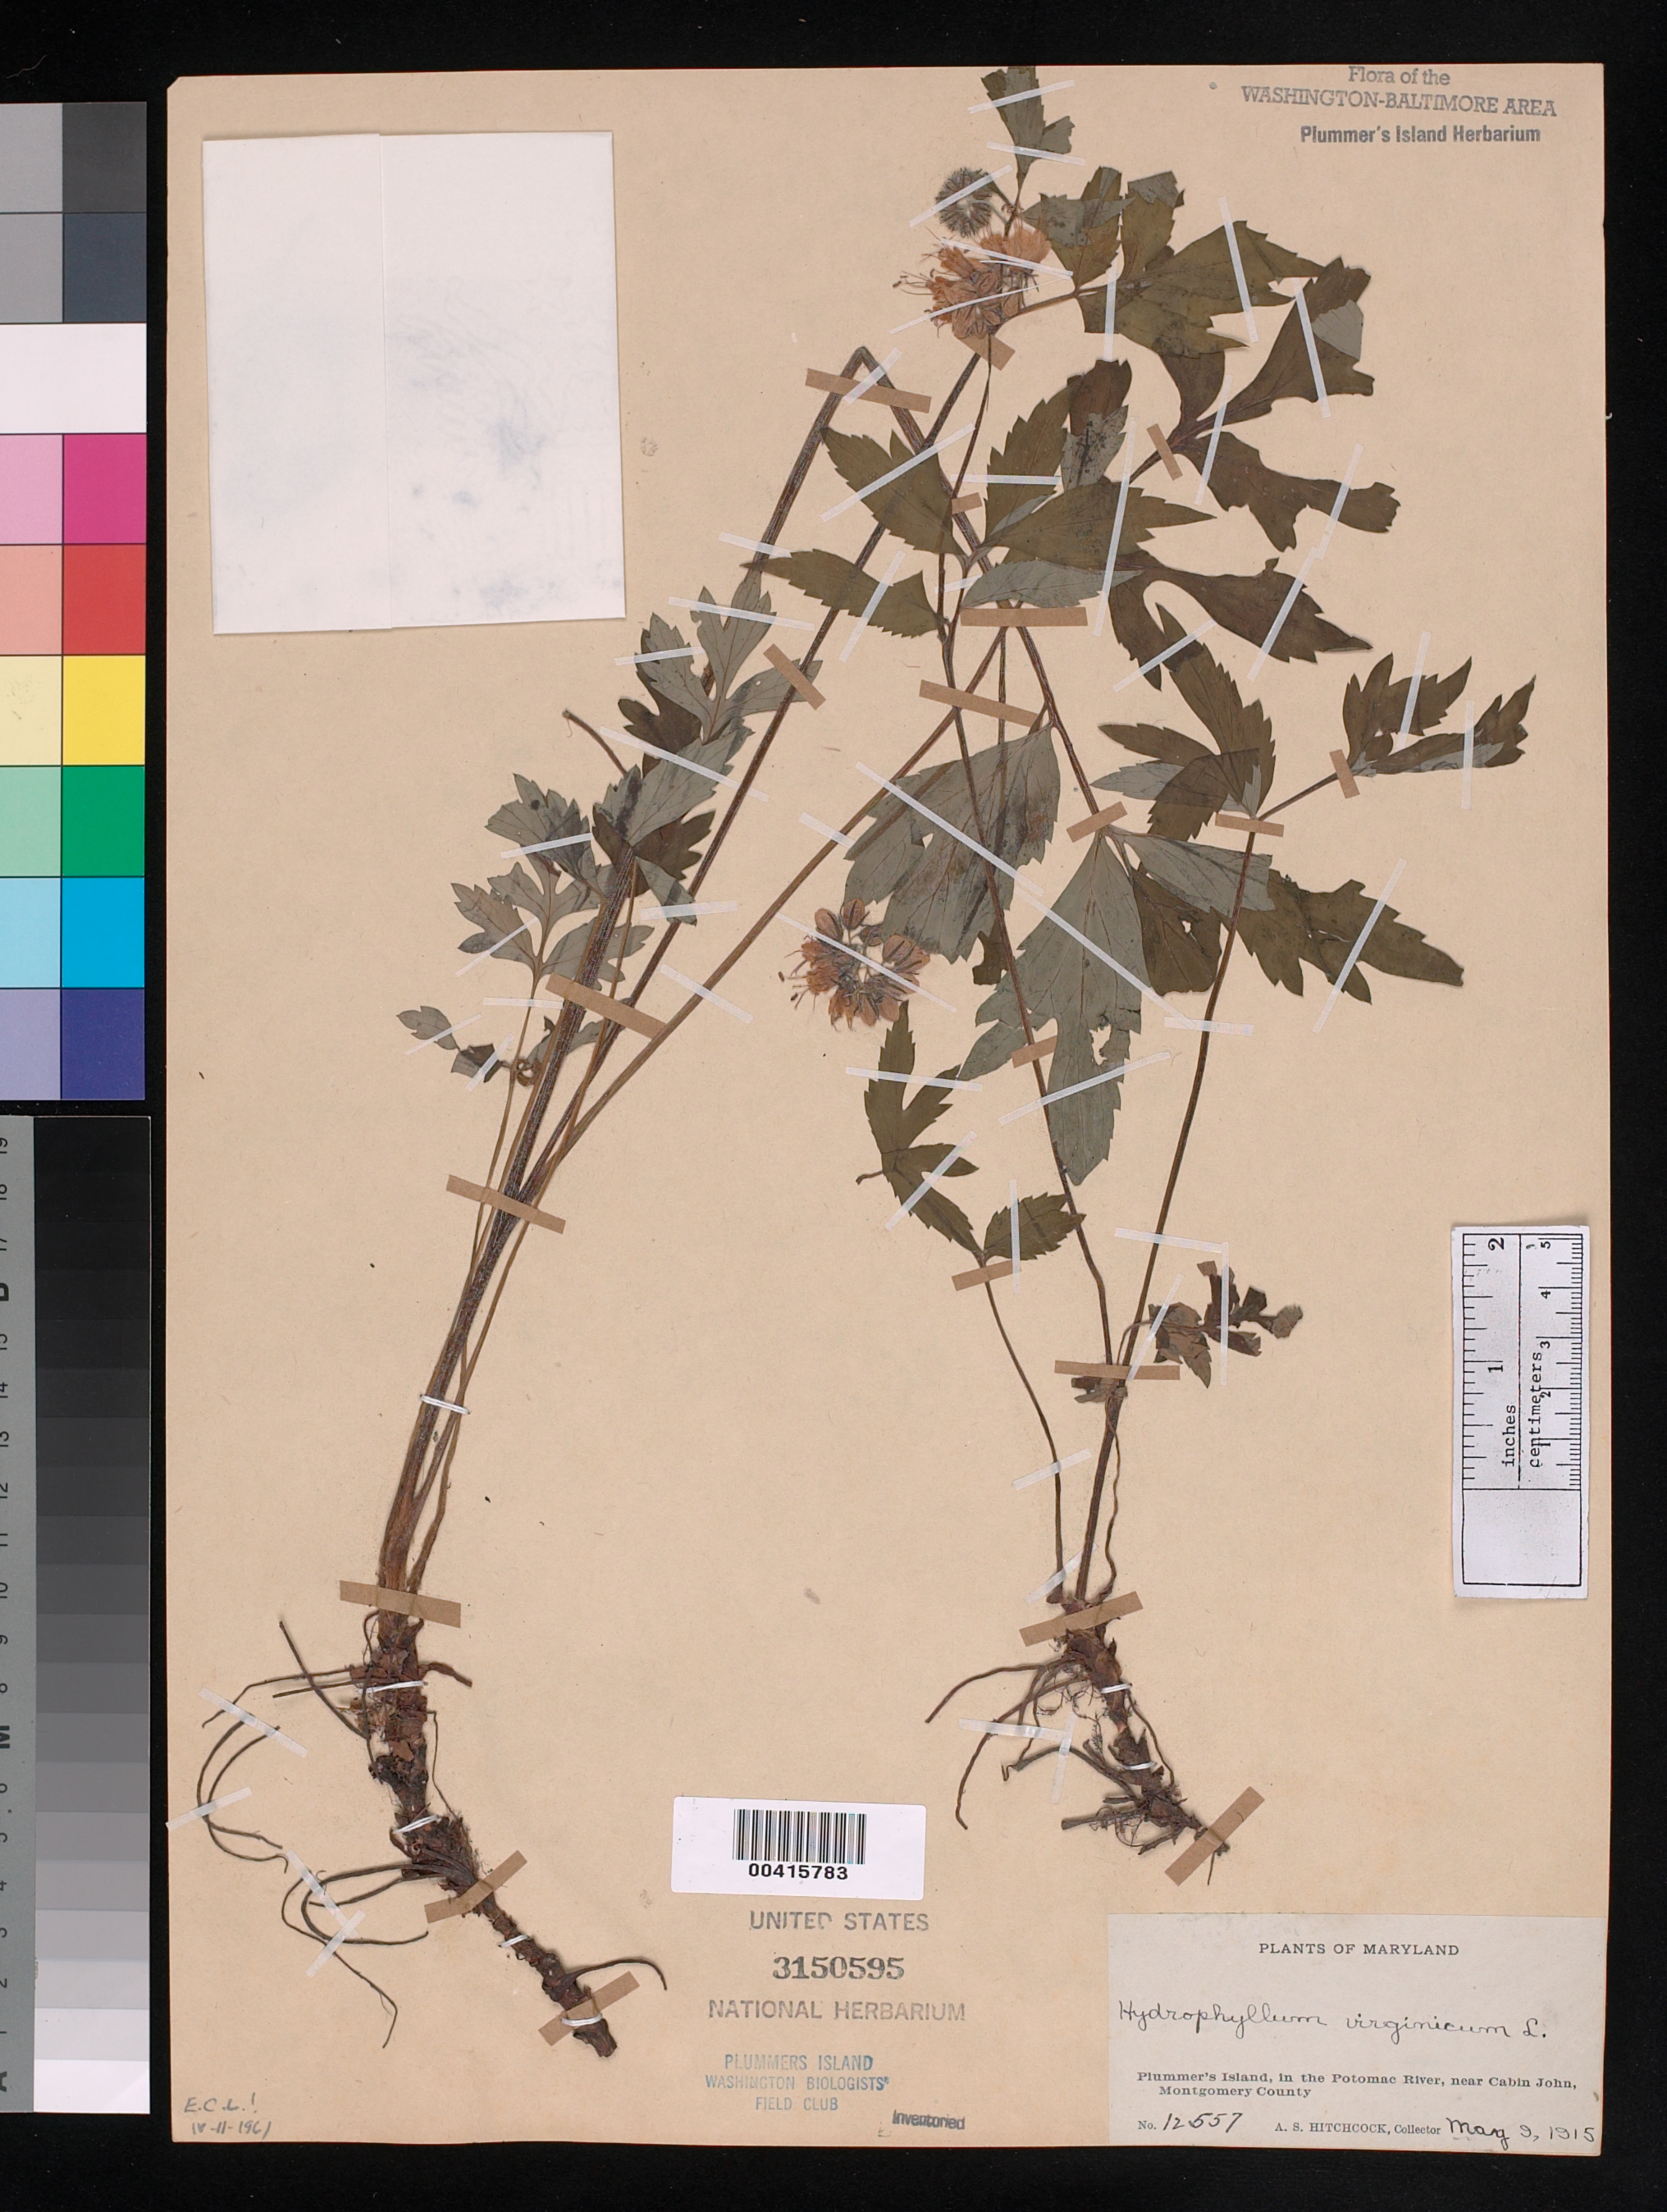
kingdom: Plantae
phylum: Tracheophyta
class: Magnoliopsida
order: Boraginales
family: Hydrophyllaceae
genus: Hydrophyllum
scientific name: Hydrophyllum virginianum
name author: L.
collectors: A. S. Hitchcock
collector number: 12557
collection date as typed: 09 May 1915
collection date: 1915-05-09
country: United States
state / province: Maryland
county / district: Montgomery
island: Plummers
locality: Plummer's Island C. & O. Canal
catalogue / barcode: US 3150595